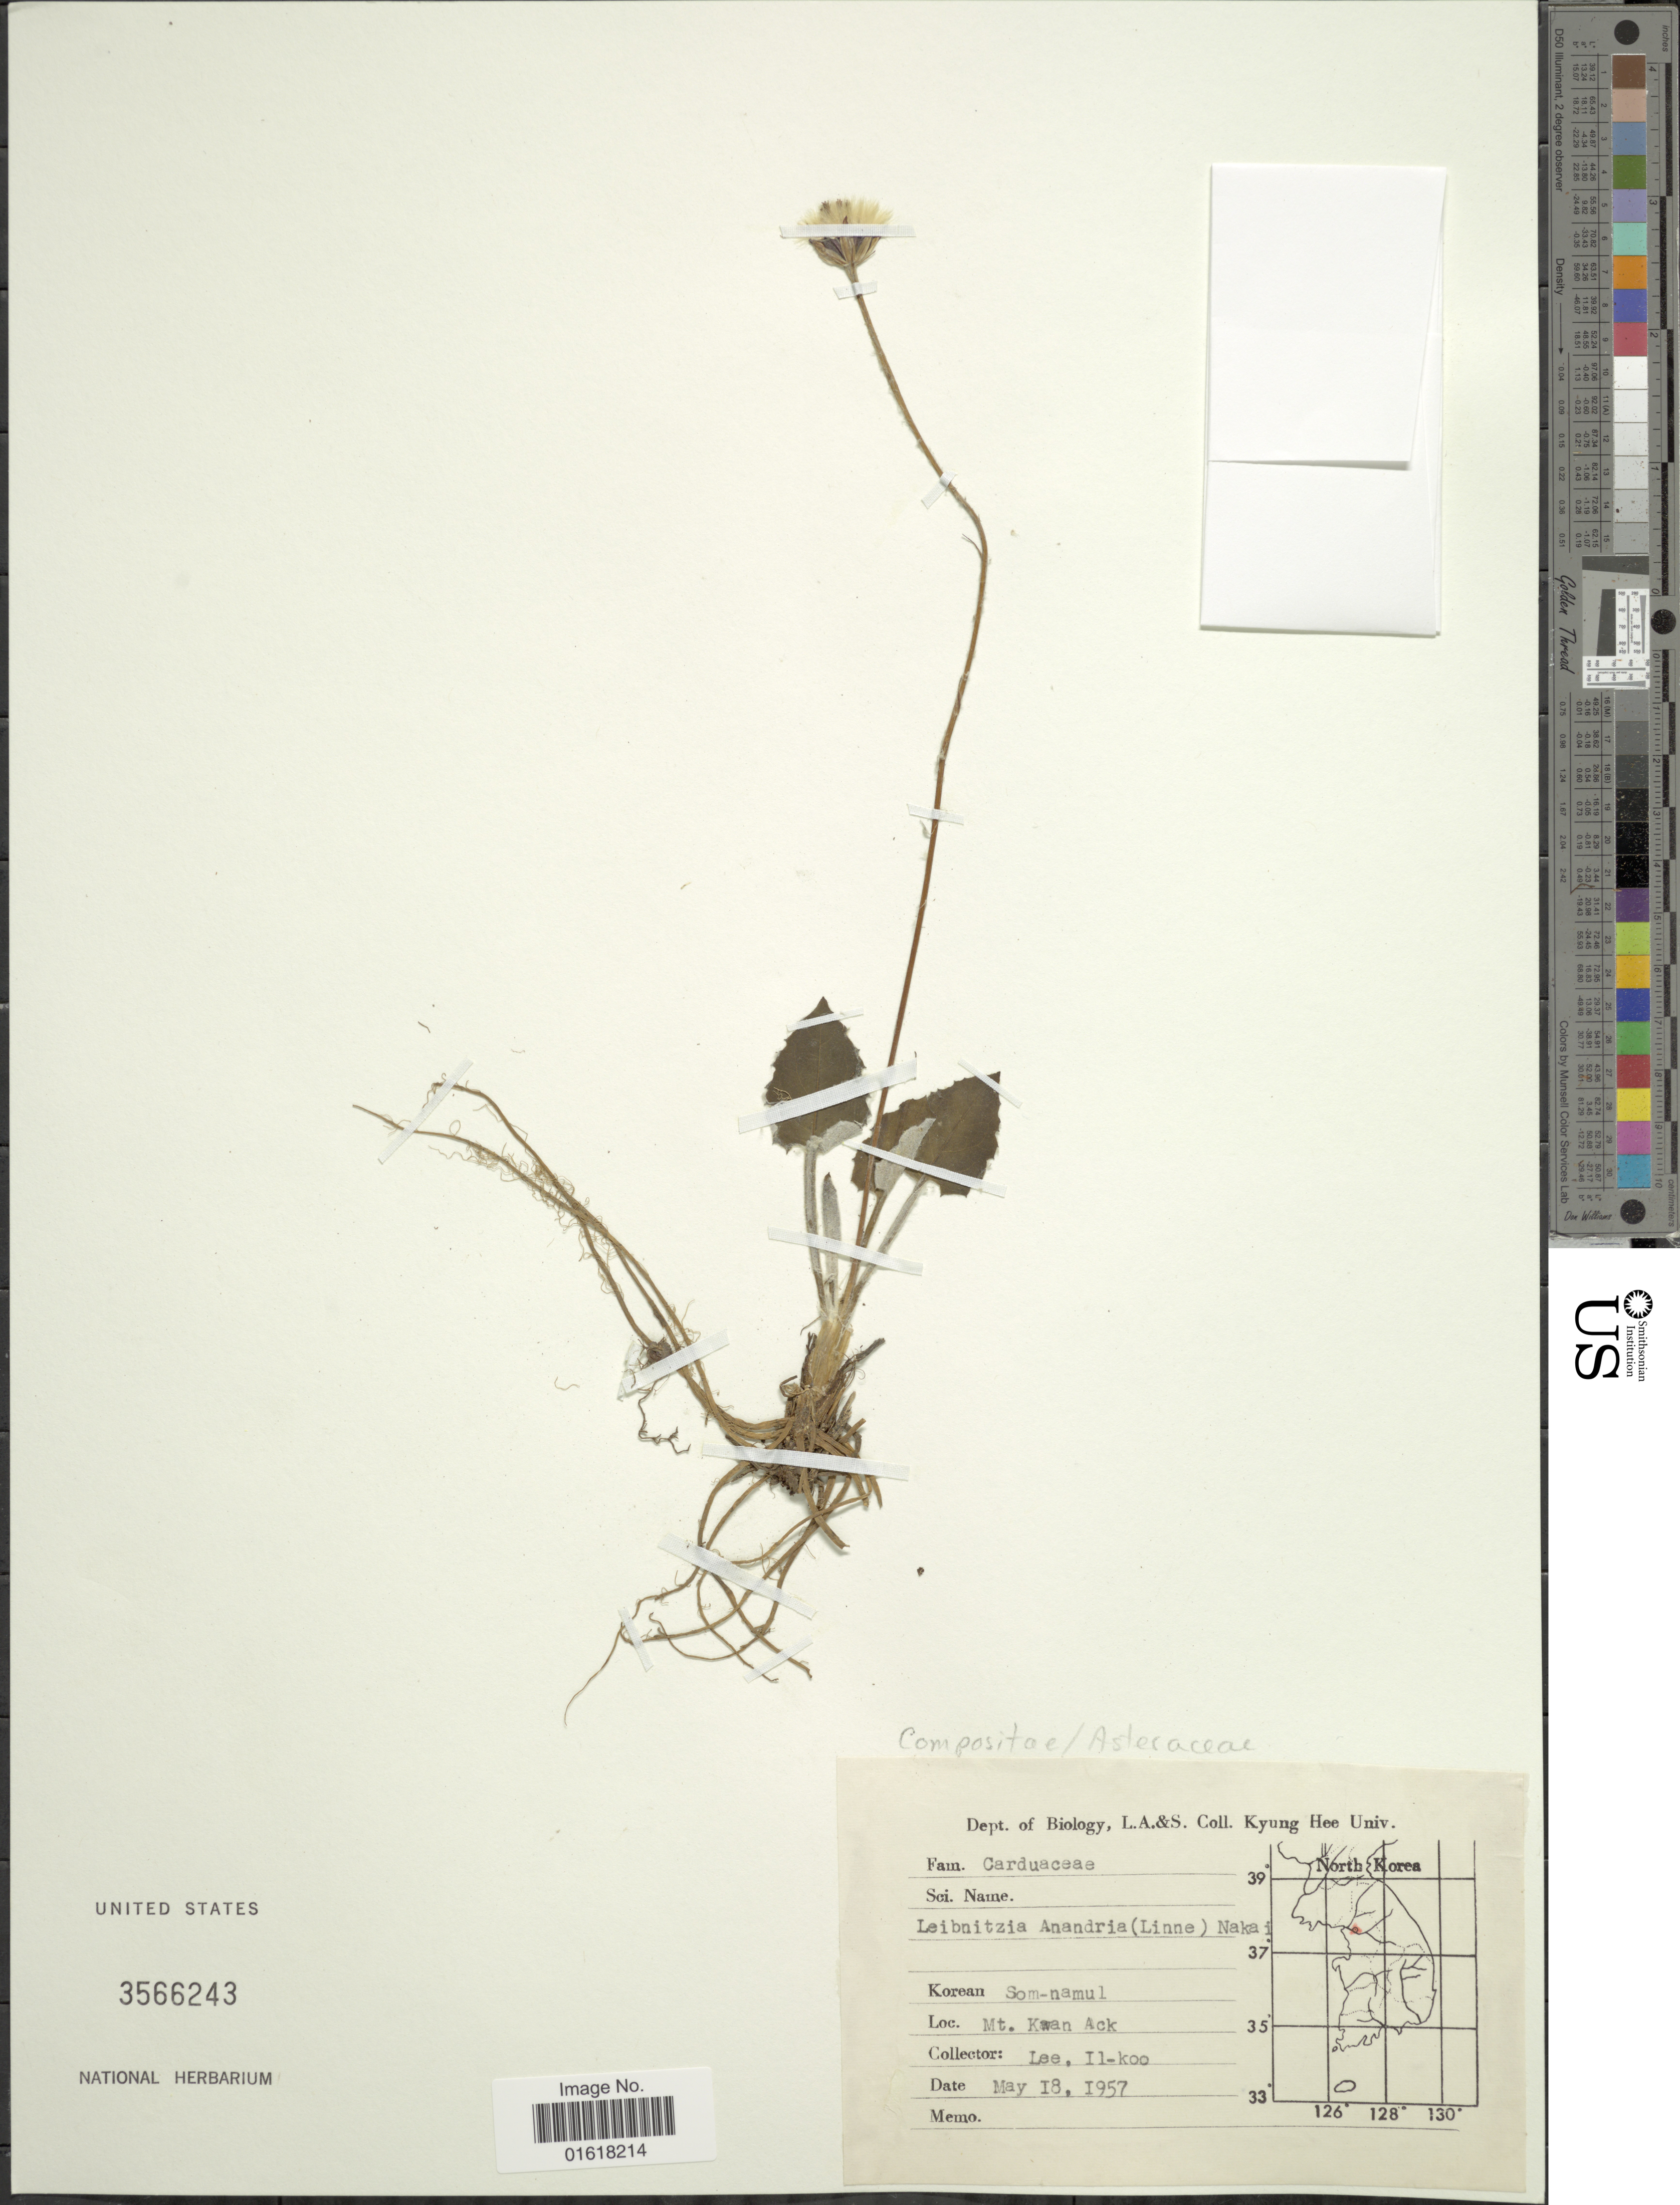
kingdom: Plantae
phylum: Tracheophyta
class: Magnoliopsida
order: Asterales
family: Asteraceae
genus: Leibnitzia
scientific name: Leibnitzia anandria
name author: (L.) Nakai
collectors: I. Lee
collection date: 1957-05-18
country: North Korea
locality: Mt. Kwan Ack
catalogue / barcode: US 3566243